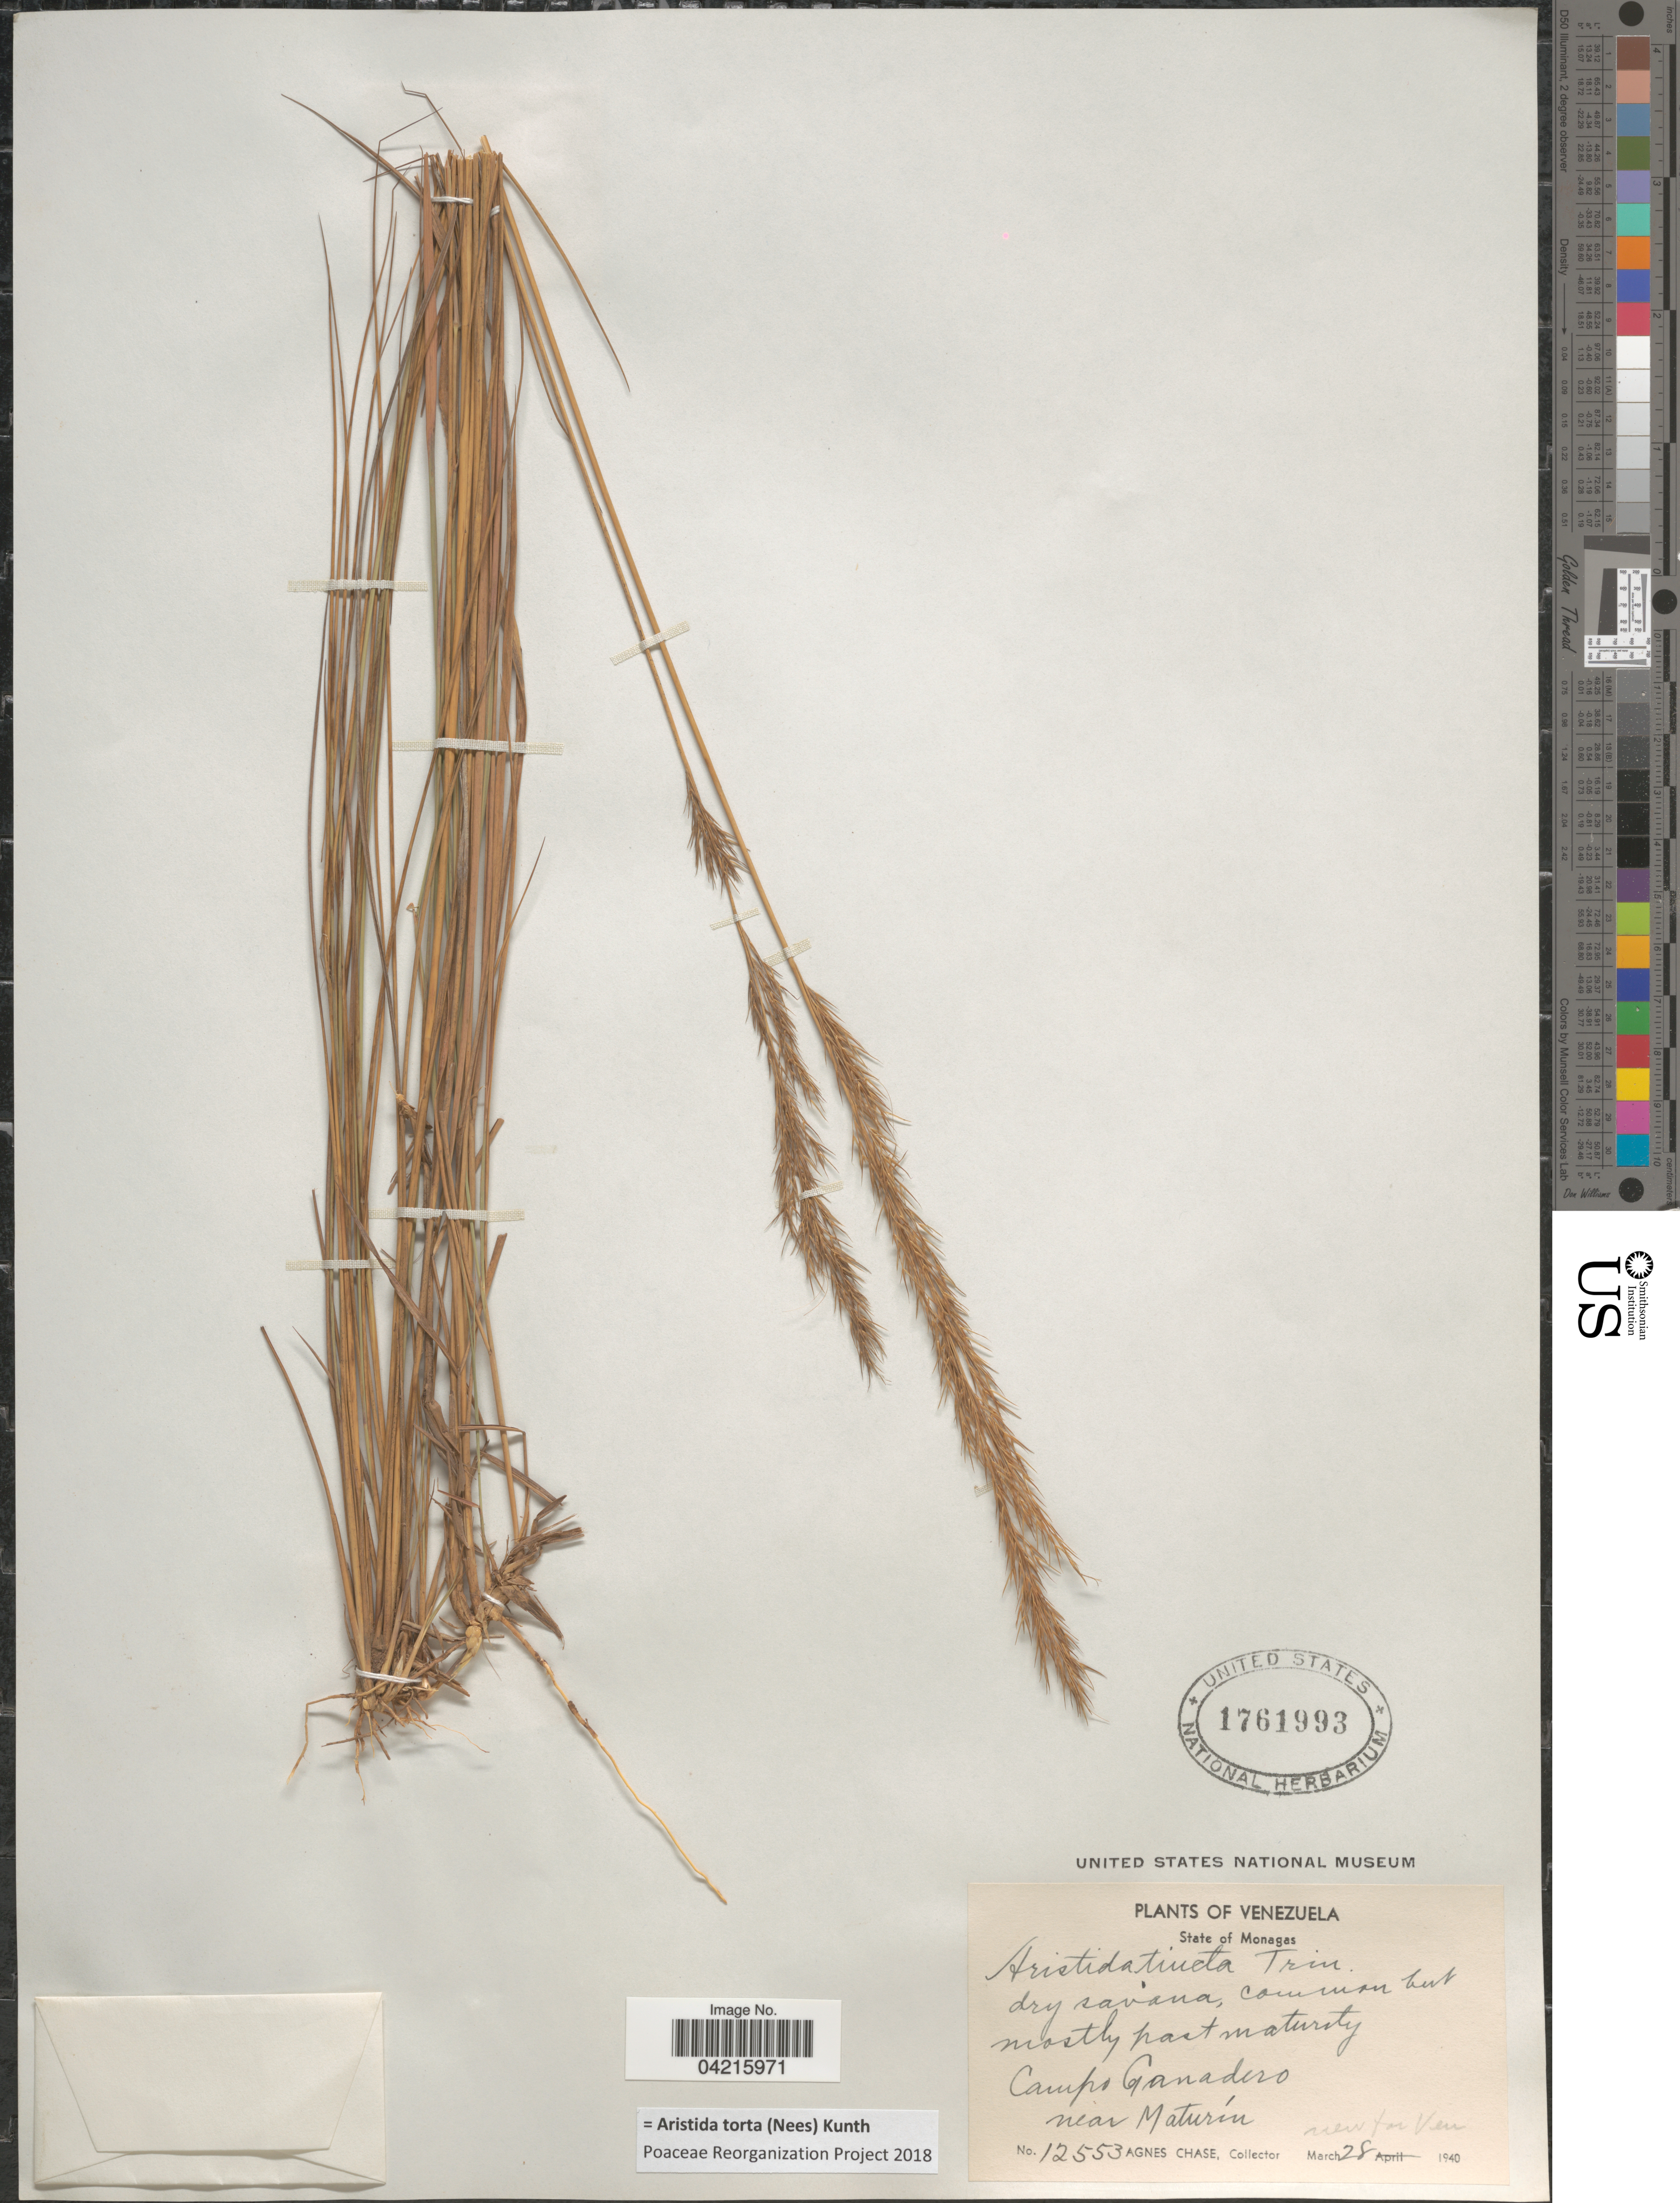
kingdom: Plantae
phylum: Tracheophyta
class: Liliopsida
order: Poales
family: Poaceae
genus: Aristida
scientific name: Aristida torta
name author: (Nees) Kunth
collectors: A. Chase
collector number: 12553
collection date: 1940-03-28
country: Venezuela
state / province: Monagas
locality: Campo Ganadero near Maturín.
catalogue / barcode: US 1761993